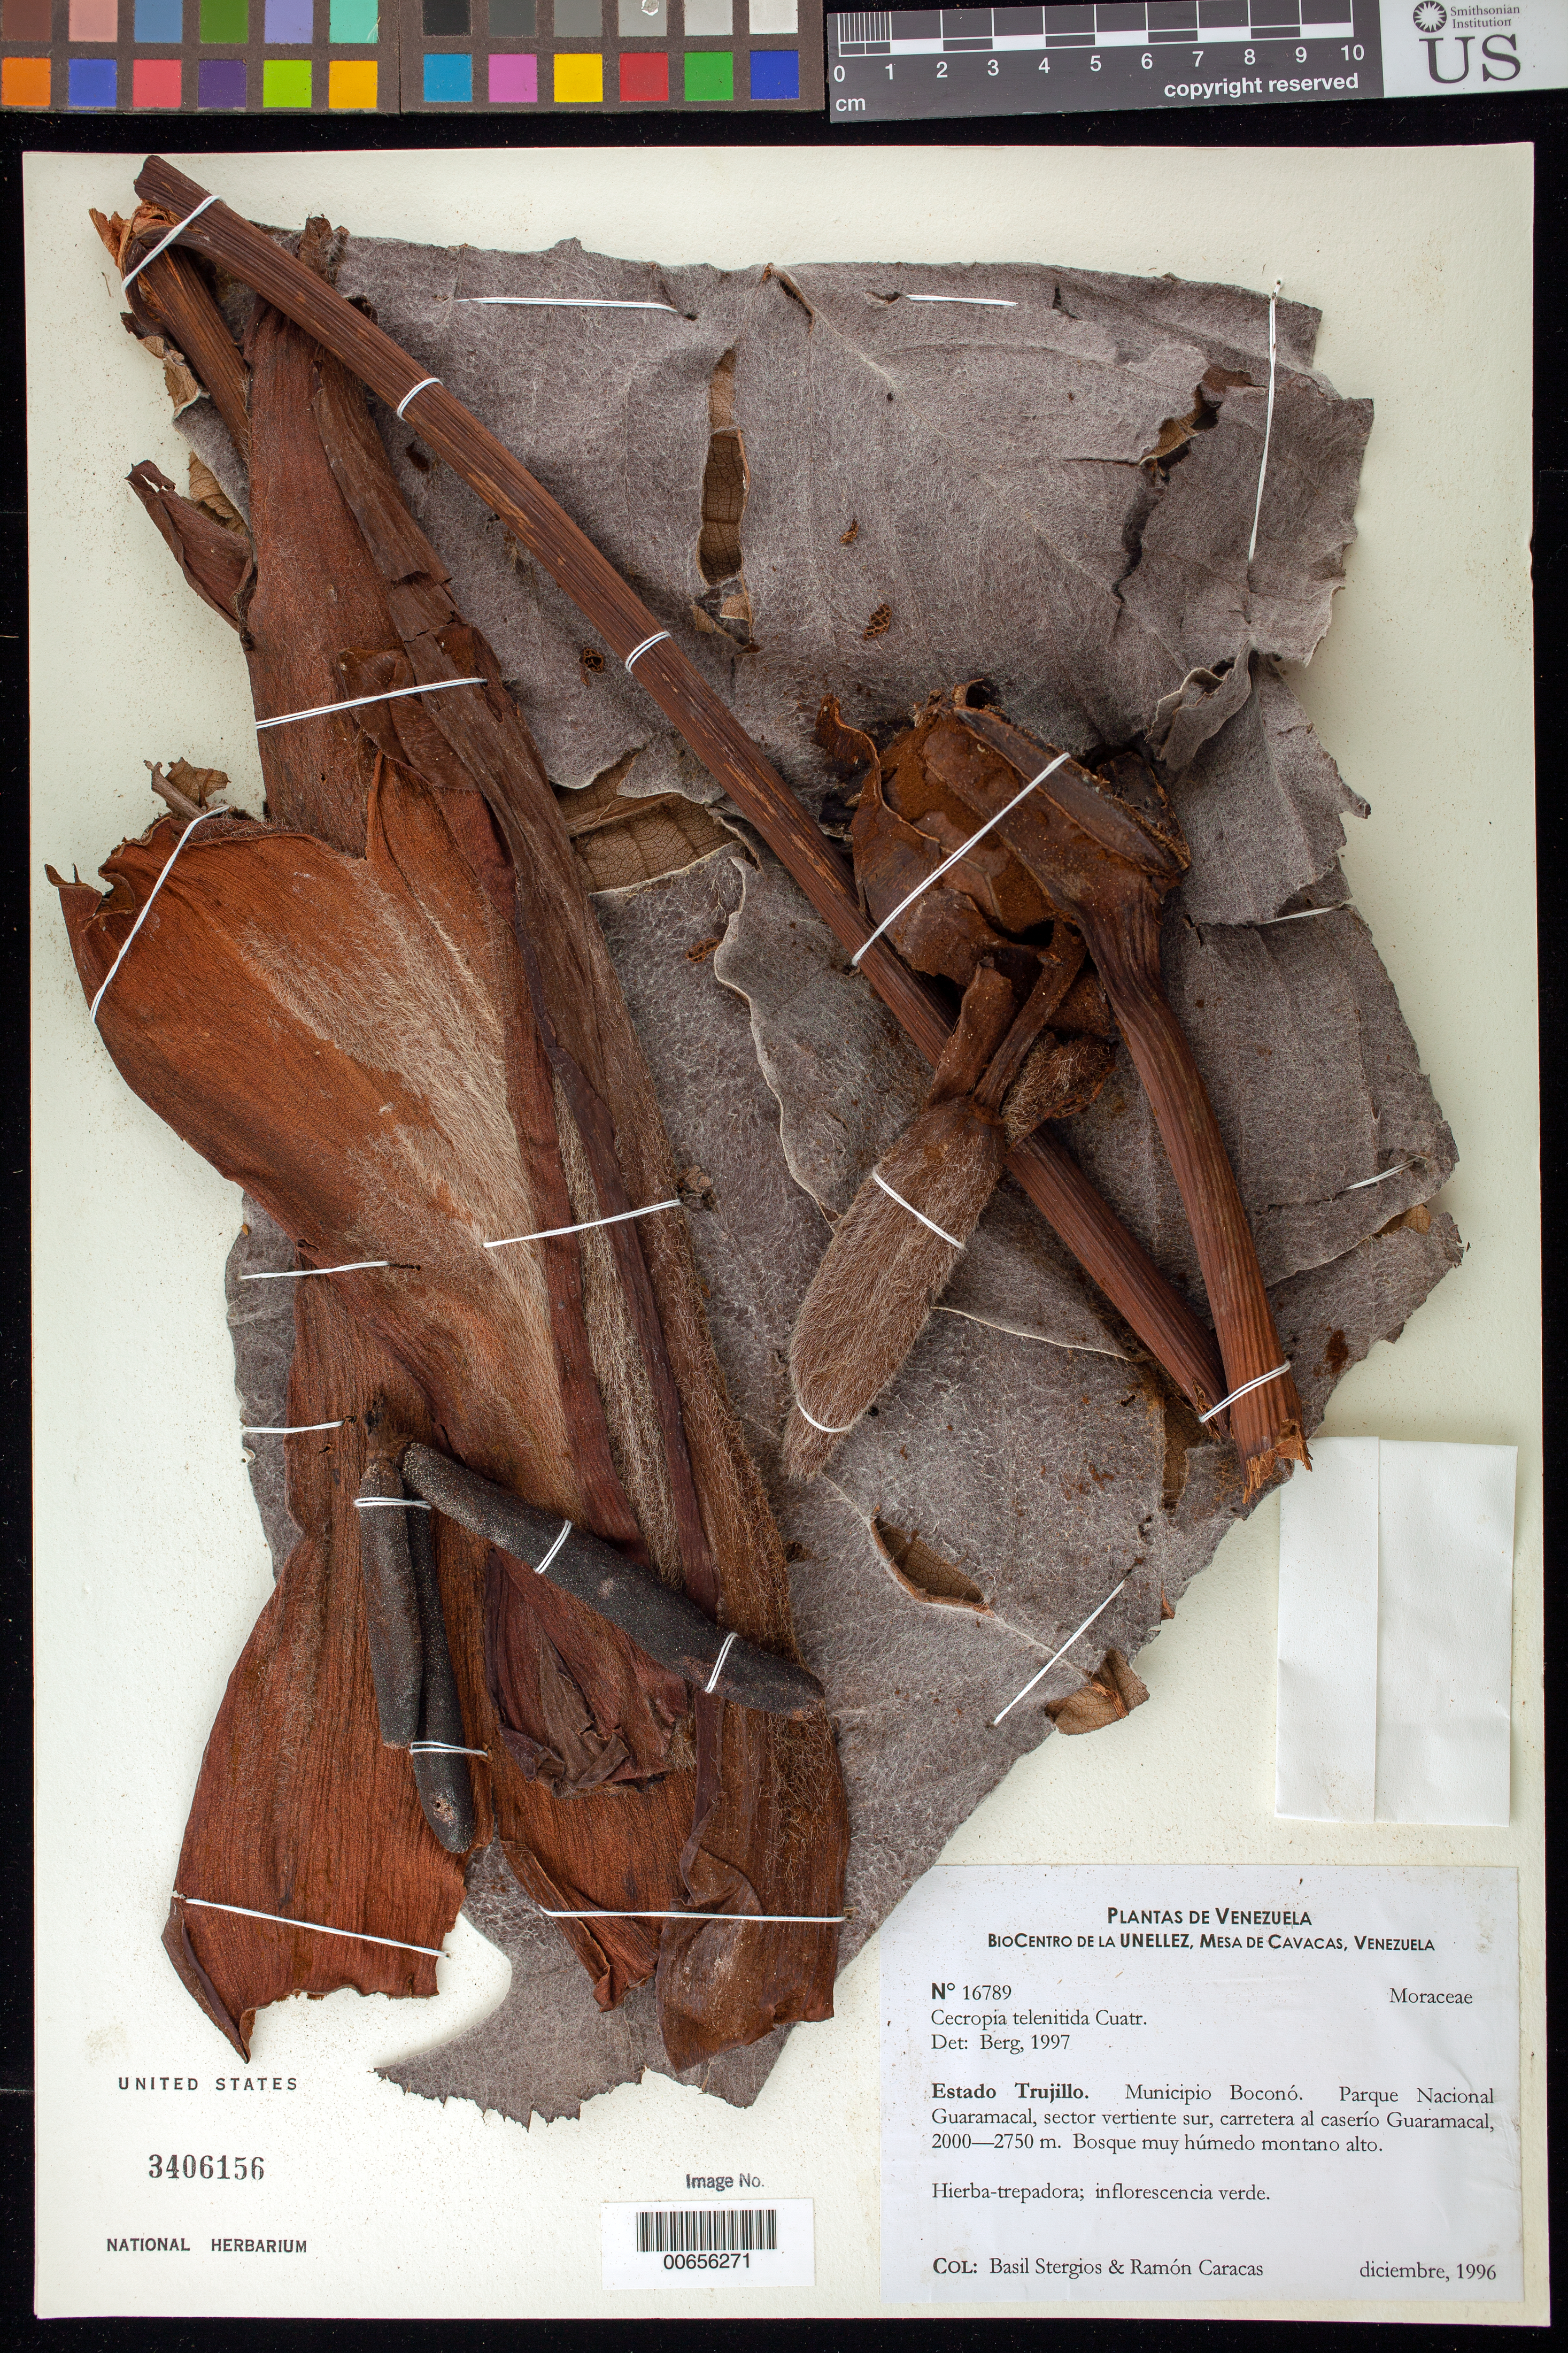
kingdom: Plantae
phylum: Tracheophyta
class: Magnoliopsida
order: Rosales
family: Urticaceae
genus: Cecropia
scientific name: Cecropia telenitida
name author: Cuatrec.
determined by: Berg, C. C.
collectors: B. G. Stergios & A. Licata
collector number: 16789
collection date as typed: Dec 1996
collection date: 1996-12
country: Venezuela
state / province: Trujillo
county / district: Boconó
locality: Parque Nacional Guaramacal, vertiente S, carretera Guaramacal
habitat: Bosque muy húmedo montano alto.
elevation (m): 2000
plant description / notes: NY, PORT, US, VEN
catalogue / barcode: US 3406156